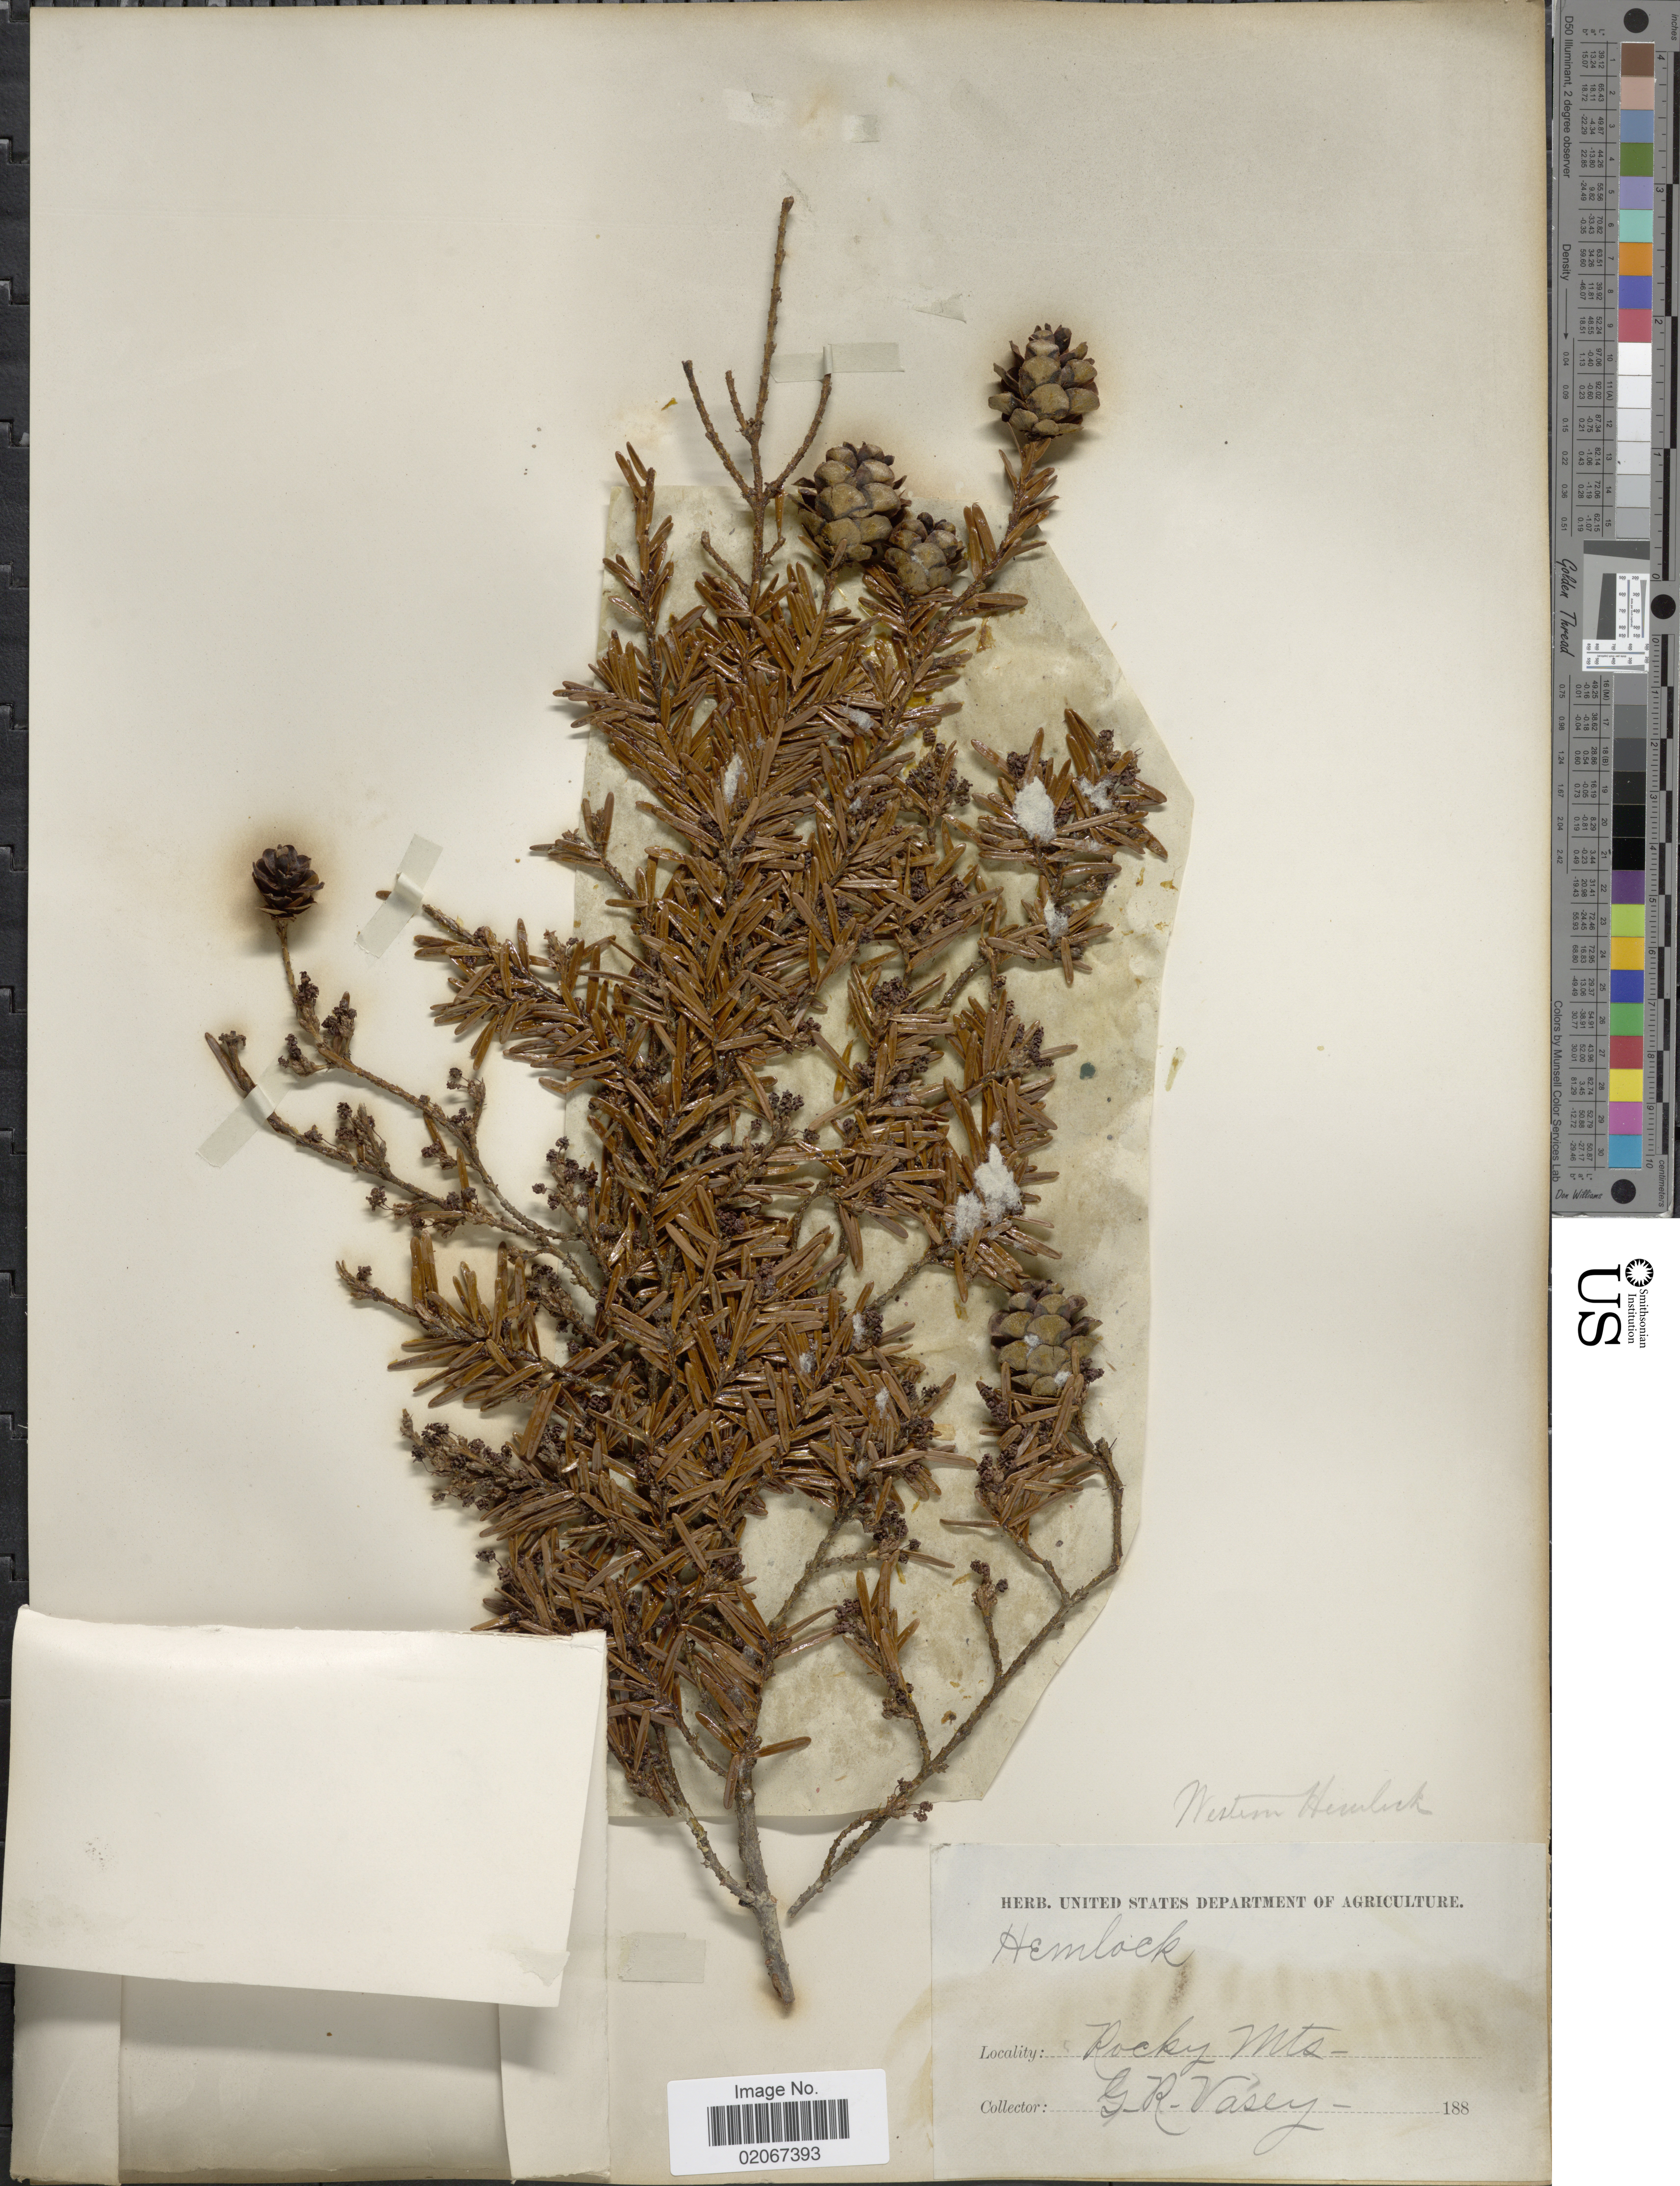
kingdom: Plantae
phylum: Tracheophyta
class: Pinopsida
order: Pinales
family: Pinaceae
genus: Tsuga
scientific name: Tsuga sp.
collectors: G. R. Vasey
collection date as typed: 188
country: United States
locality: Rocky Mts.